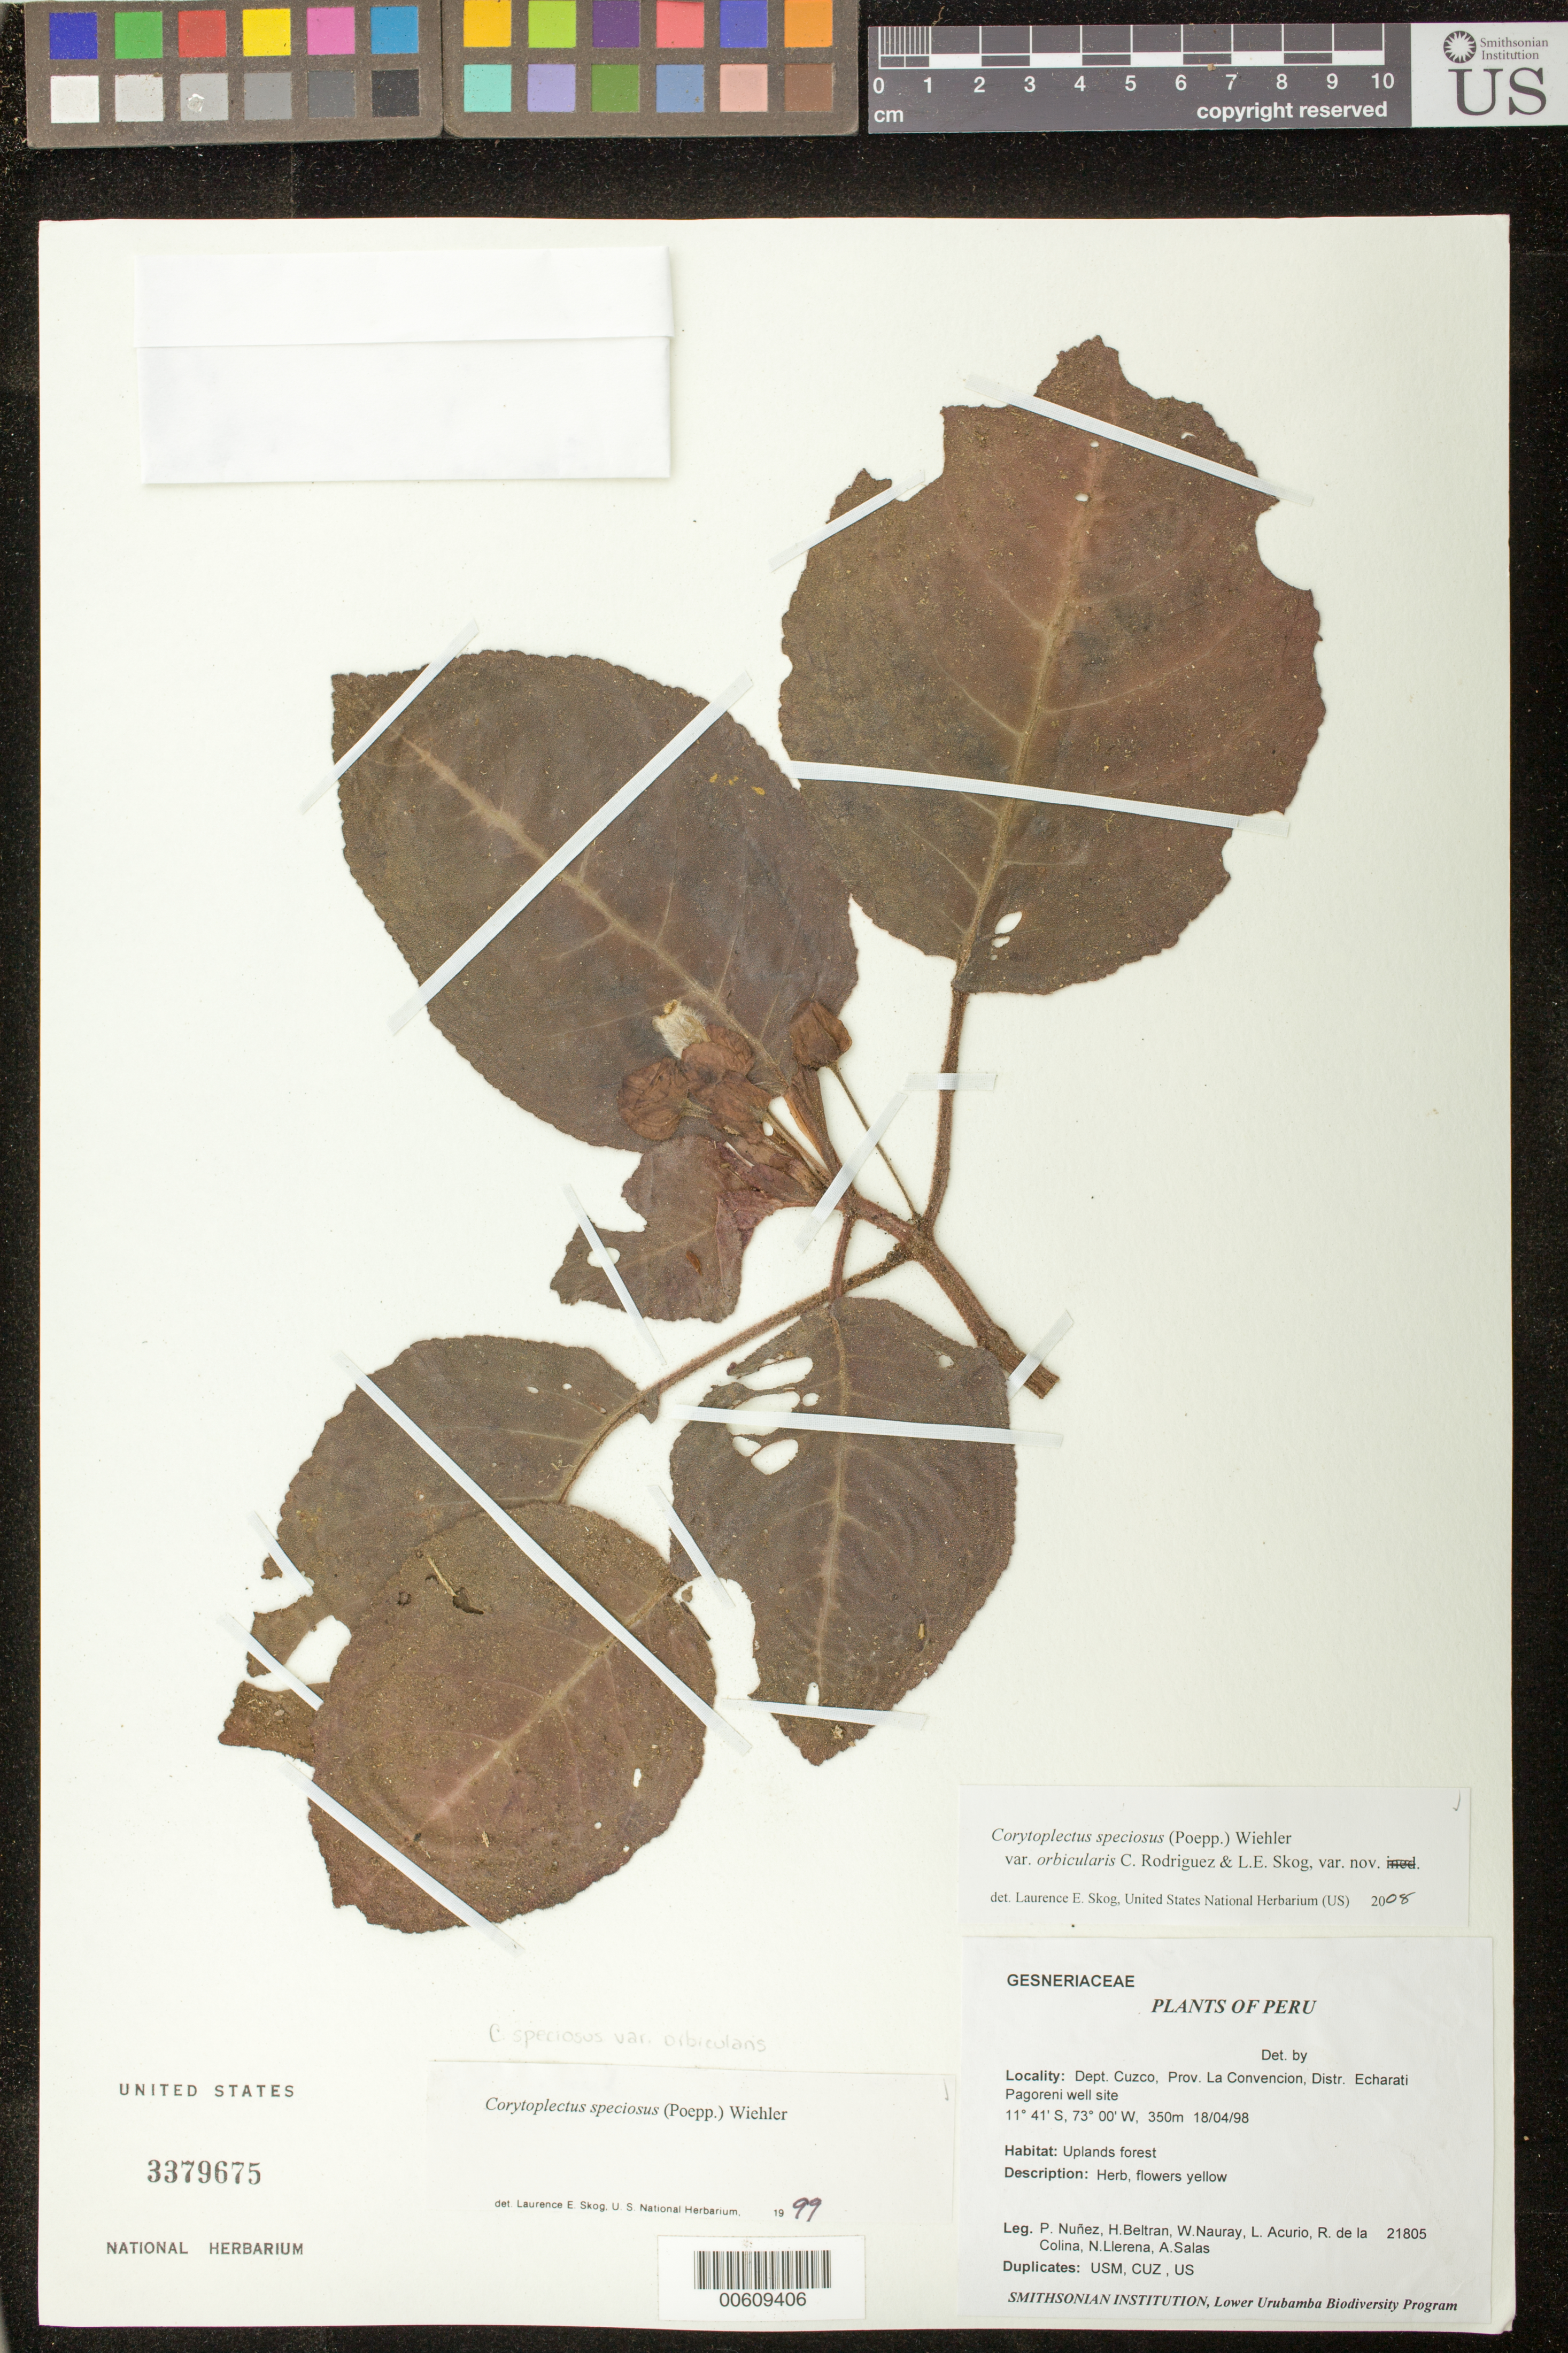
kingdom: Plantae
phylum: Tracheophyta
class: Magnoliopsida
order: Lamiales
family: Gesneriaceae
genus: Corytoplectus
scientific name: Corytoplectus speciosus var. orbicularis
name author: Rodr.-Flores & L.E. Skog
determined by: Skog, Laurence E.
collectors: P. Núñez V., H. Beltran, W. Nauray, L. Acurio, R. de La Colina, N. Llerena & A. Salas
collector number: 21805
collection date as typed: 18 Apr 1998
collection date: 1998-04-18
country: Peru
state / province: Cusco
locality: Prov. La Convencion; Dtto. Echarati, Pagoreni well site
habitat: Uplands forest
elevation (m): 350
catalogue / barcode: US 3379675